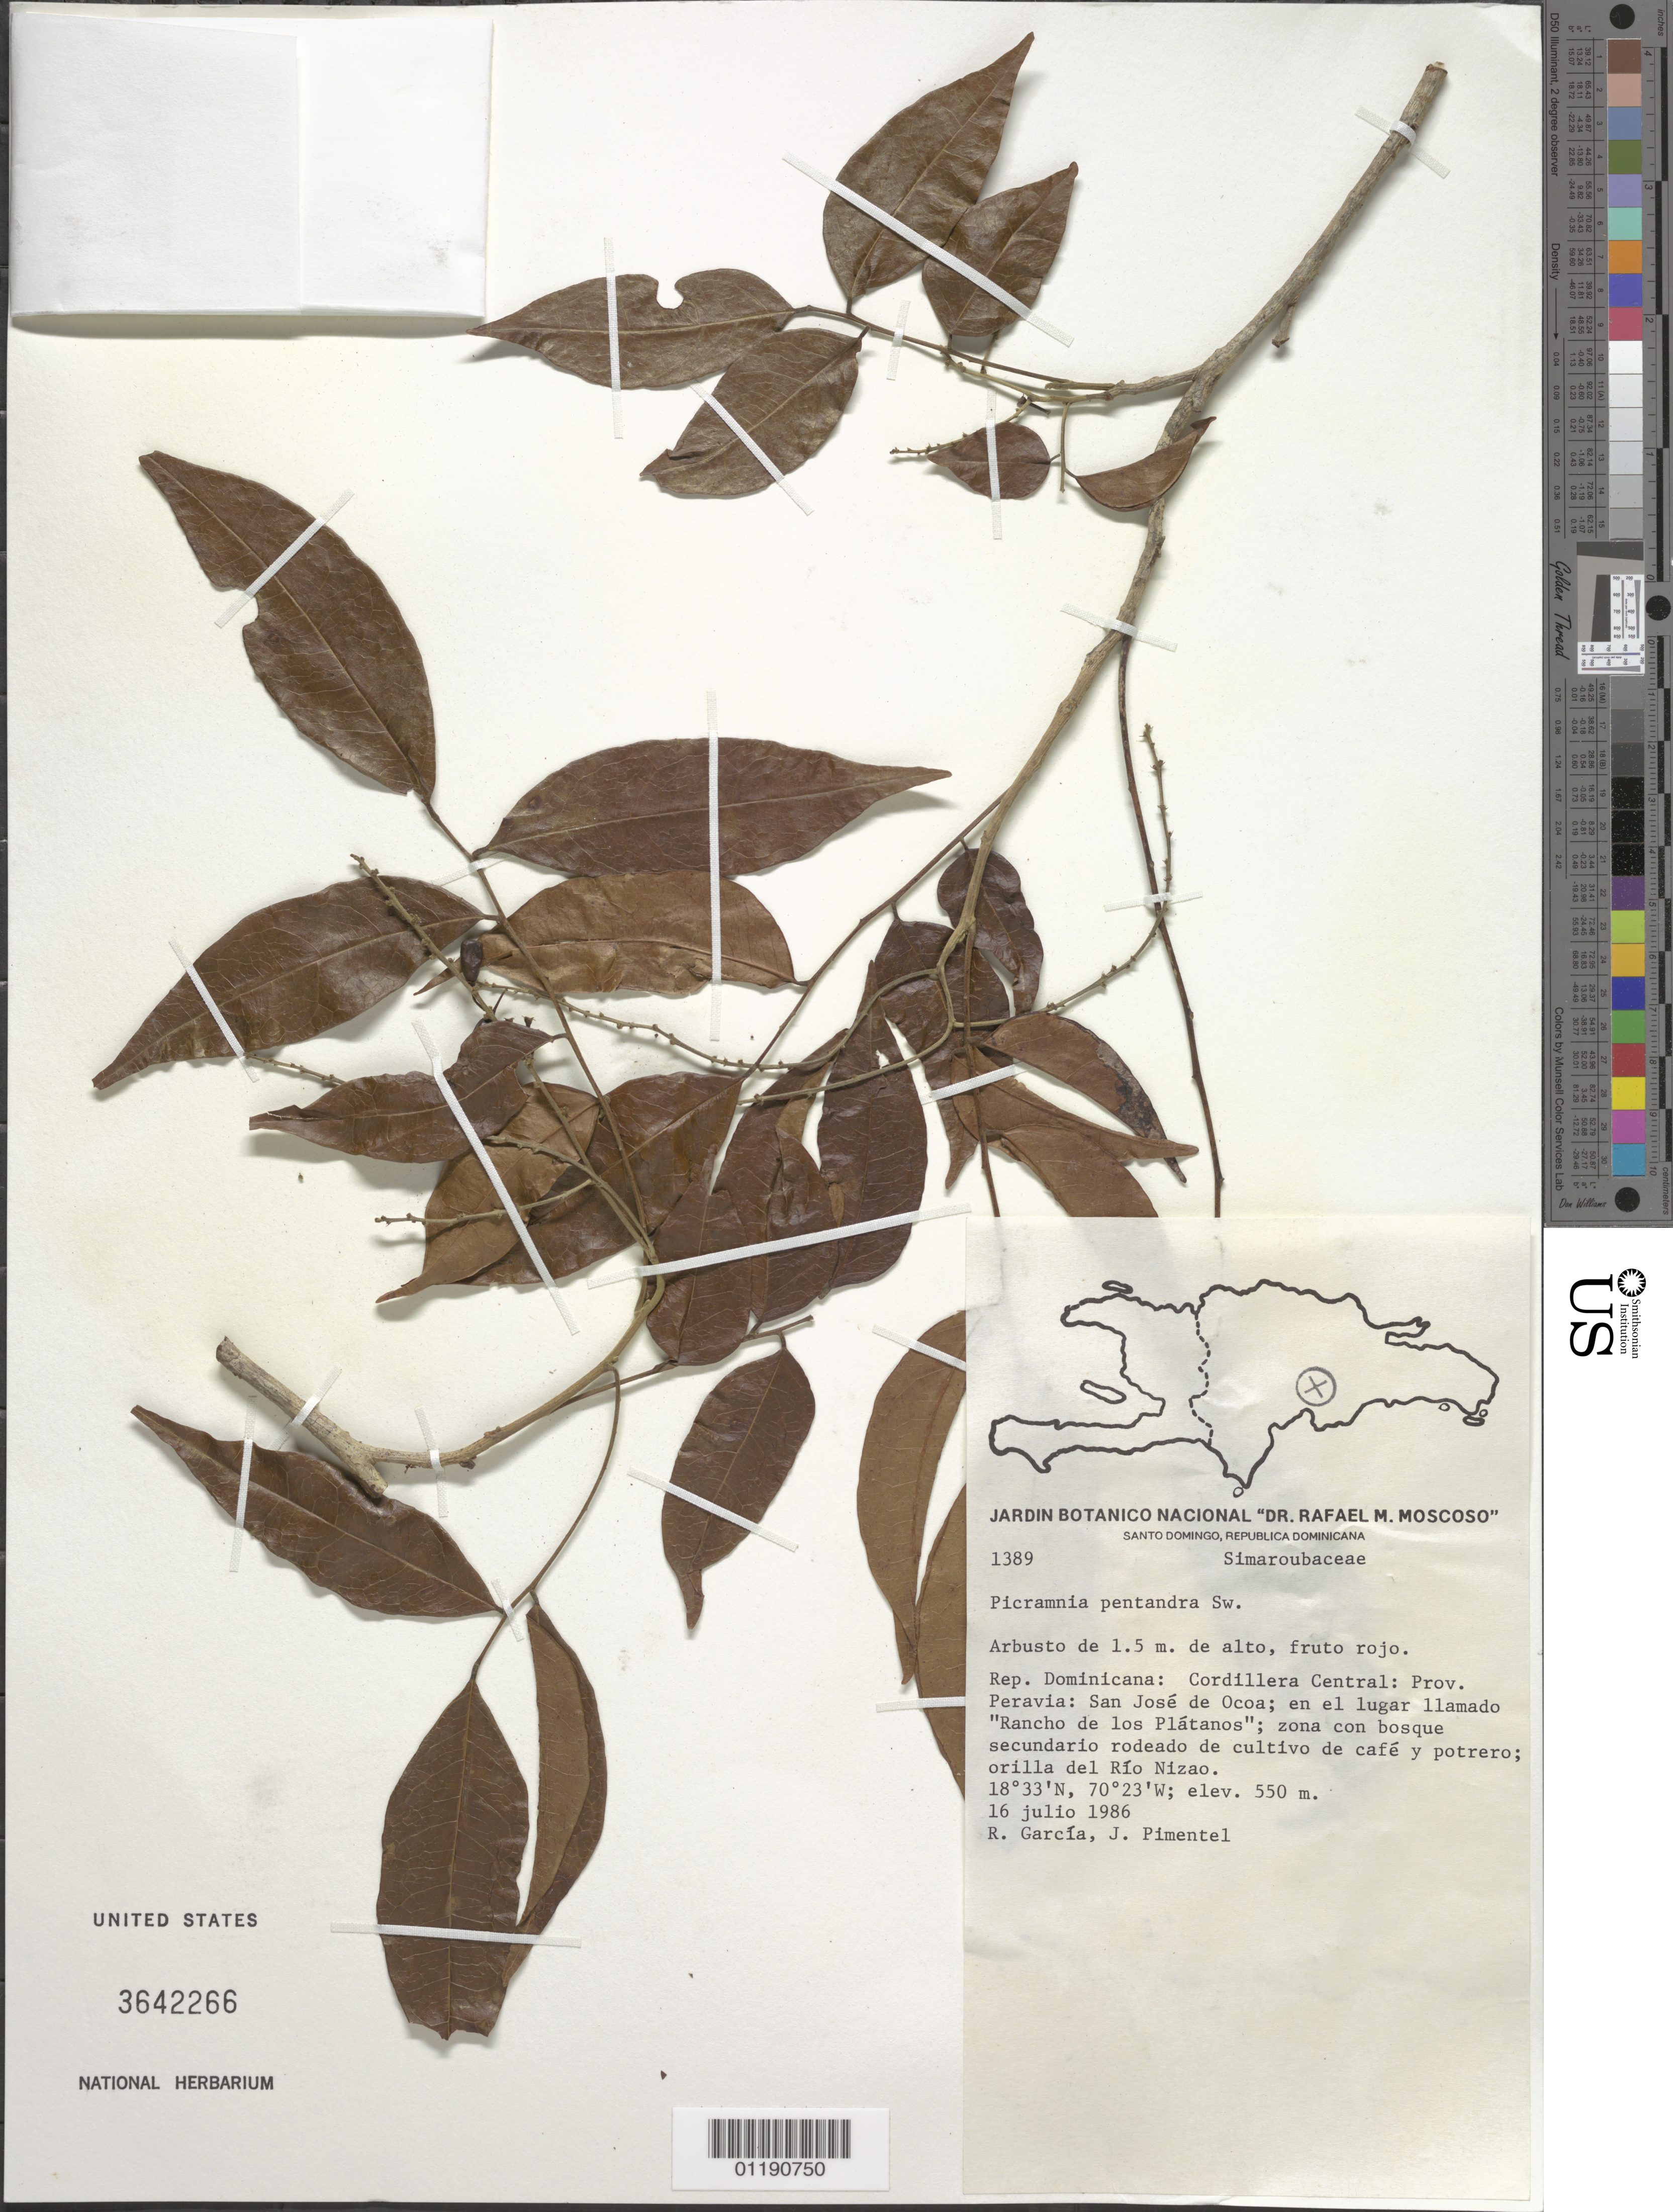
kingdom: Plantae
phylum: Tracheophyta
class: Magnoliopsida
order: Picramniales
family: Picramniaceae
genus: Picramnia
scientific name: Picramnia pentandra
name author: Sw.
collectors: R. García & J. Pimentel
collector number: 1389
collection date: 1986-07-16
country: Dominican Republic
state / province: Peravia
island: Hispaniola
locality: Cordillera Central. San José de Ocoa. In a place called "Rancho de los Plátanos." Shore of the Río Nizao.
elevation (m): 550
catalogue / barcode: US 3642266